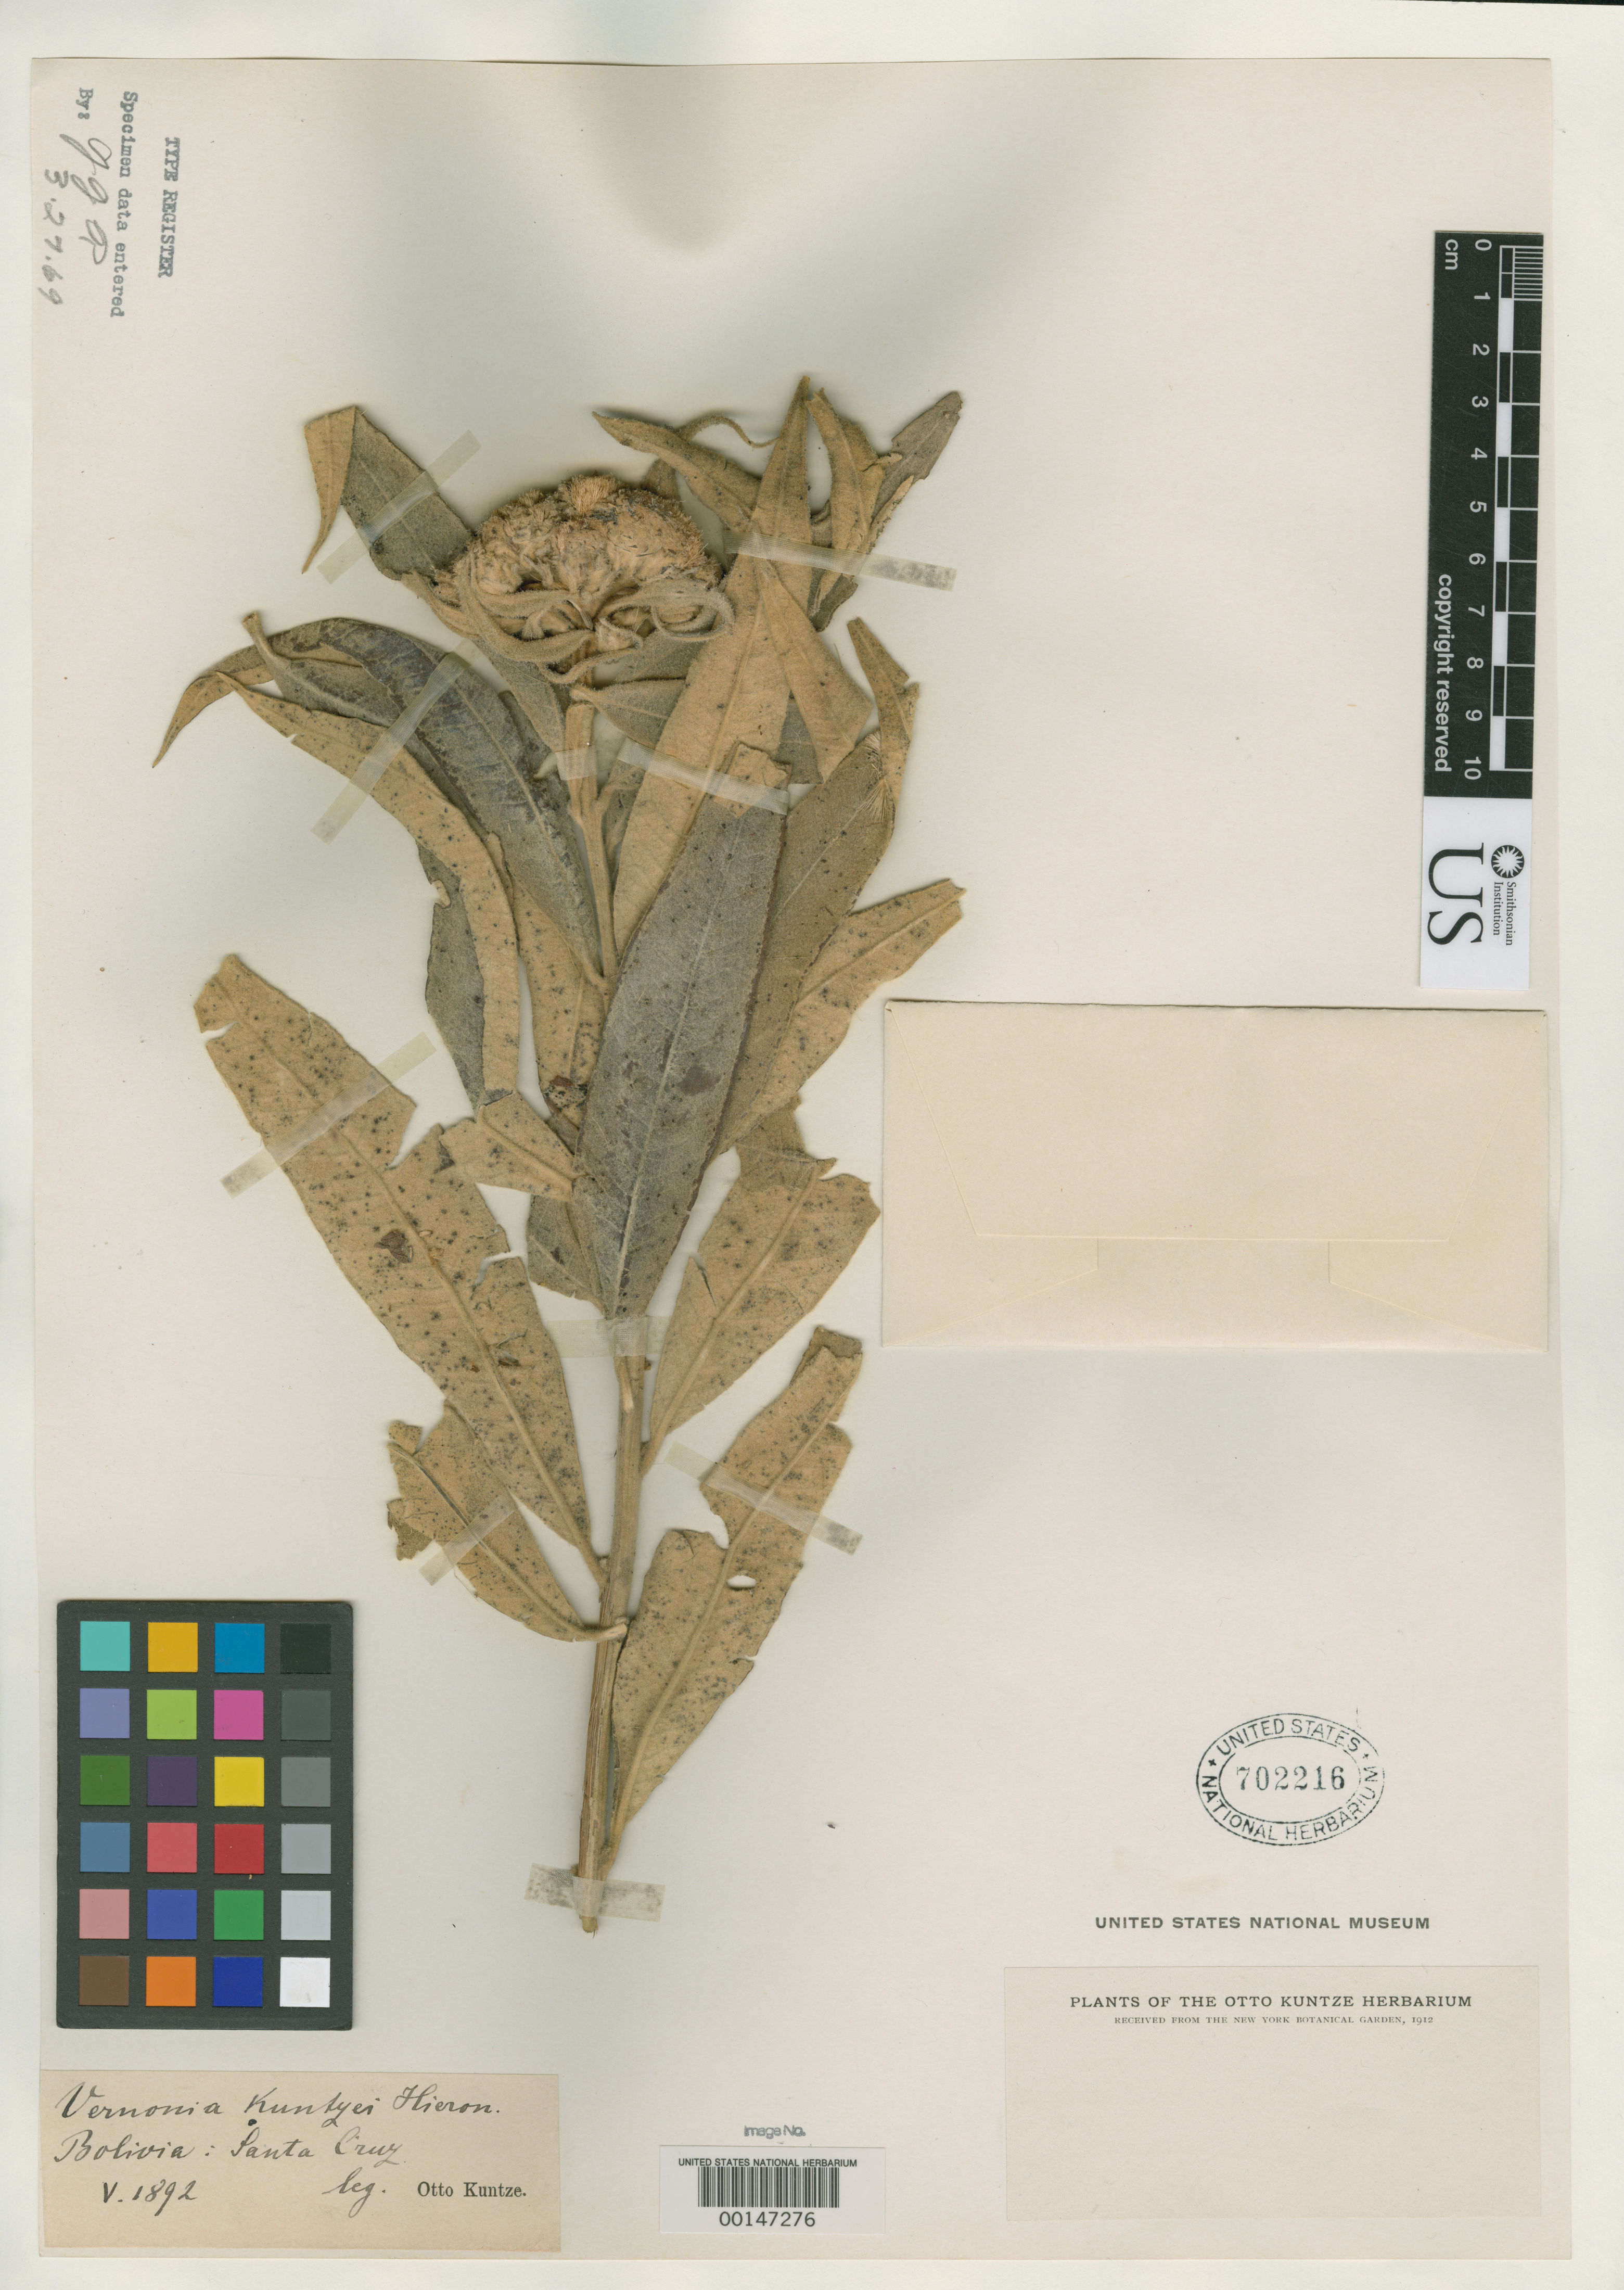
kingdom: Plantae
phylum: Tracheophyta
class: Magnoliopsida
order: Asterales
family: Asteraceae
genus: Vernonia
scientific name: Vernonia kuntzei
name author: Hieron.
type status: Isotype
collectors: C.E.O. Kuntze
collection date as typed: May 1892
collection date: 1892-05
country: Bolivia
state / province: Santa Cruz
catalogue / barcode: US 702216